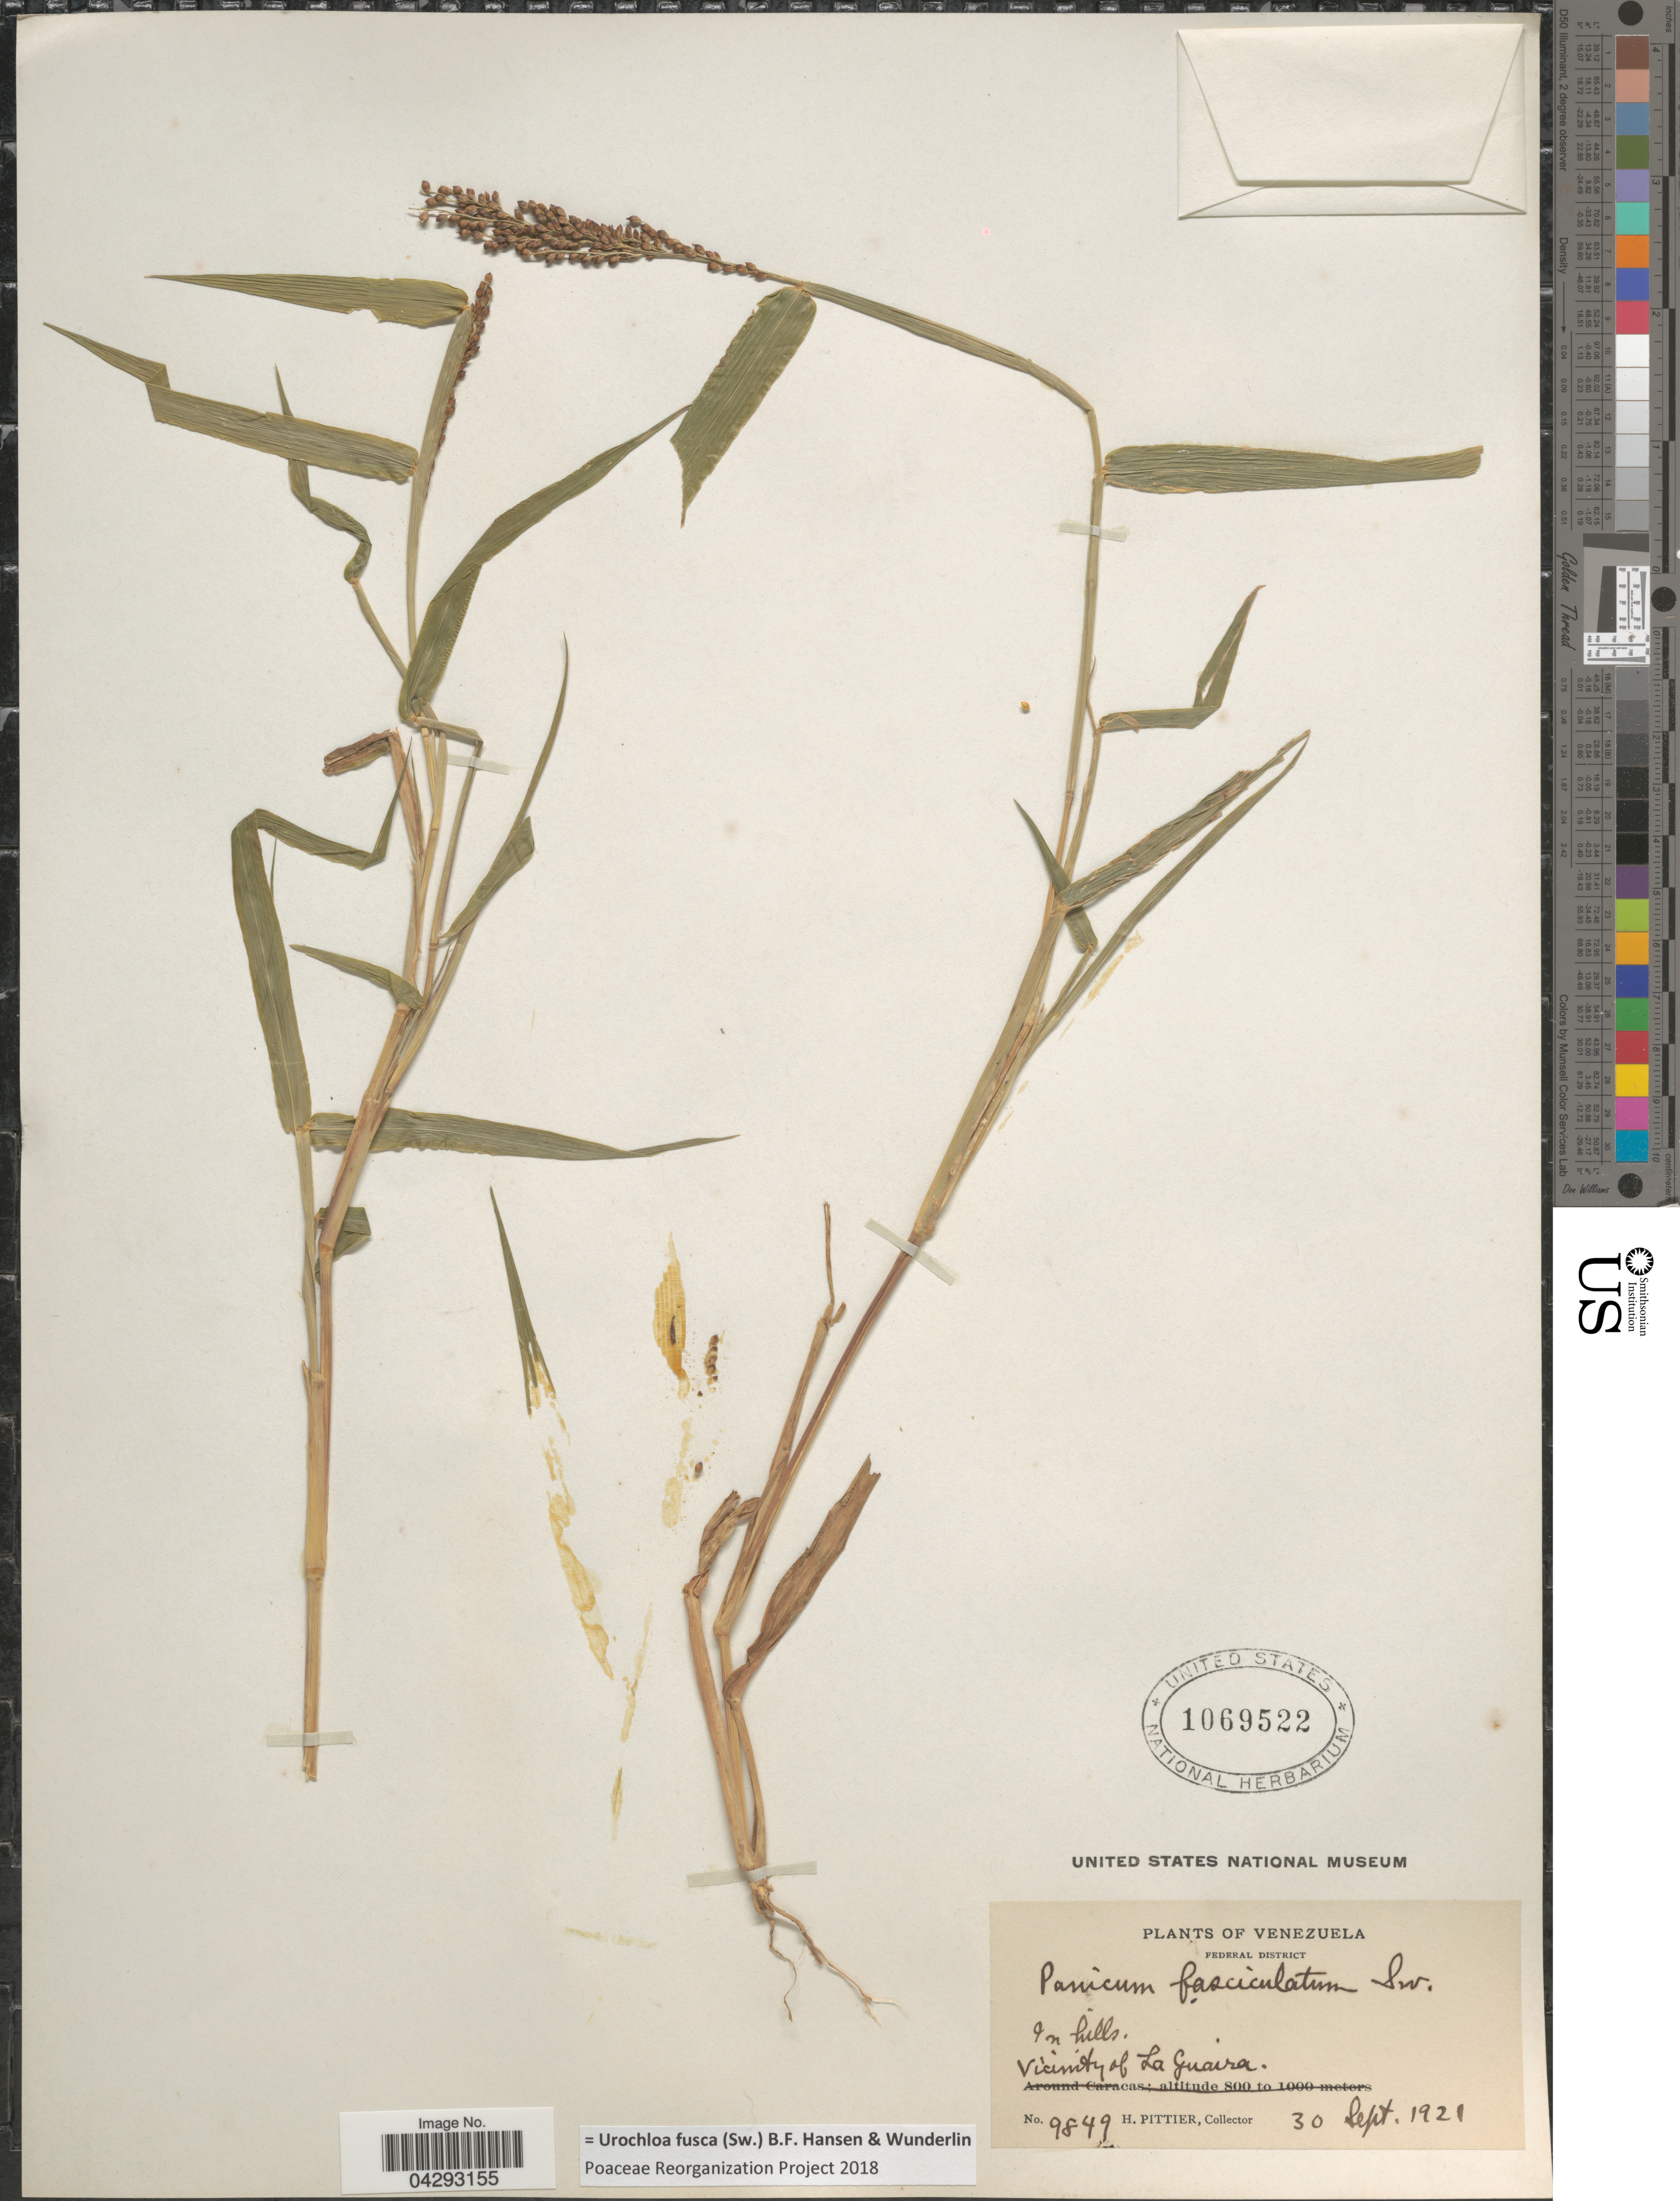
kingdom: Plantae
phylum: Tracheophyta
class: Liliopsida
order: Poales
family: Poaceae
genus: Urochloa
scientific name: Urochloa fusca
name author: (Sw.) B.F. Hansen & Wunderlin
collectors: H. F. Pittier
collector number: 9849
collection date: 1921-09-30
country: Venezuela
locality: Federal District. In hills. Vicinity of la Guaira.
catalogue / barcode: US 1069522